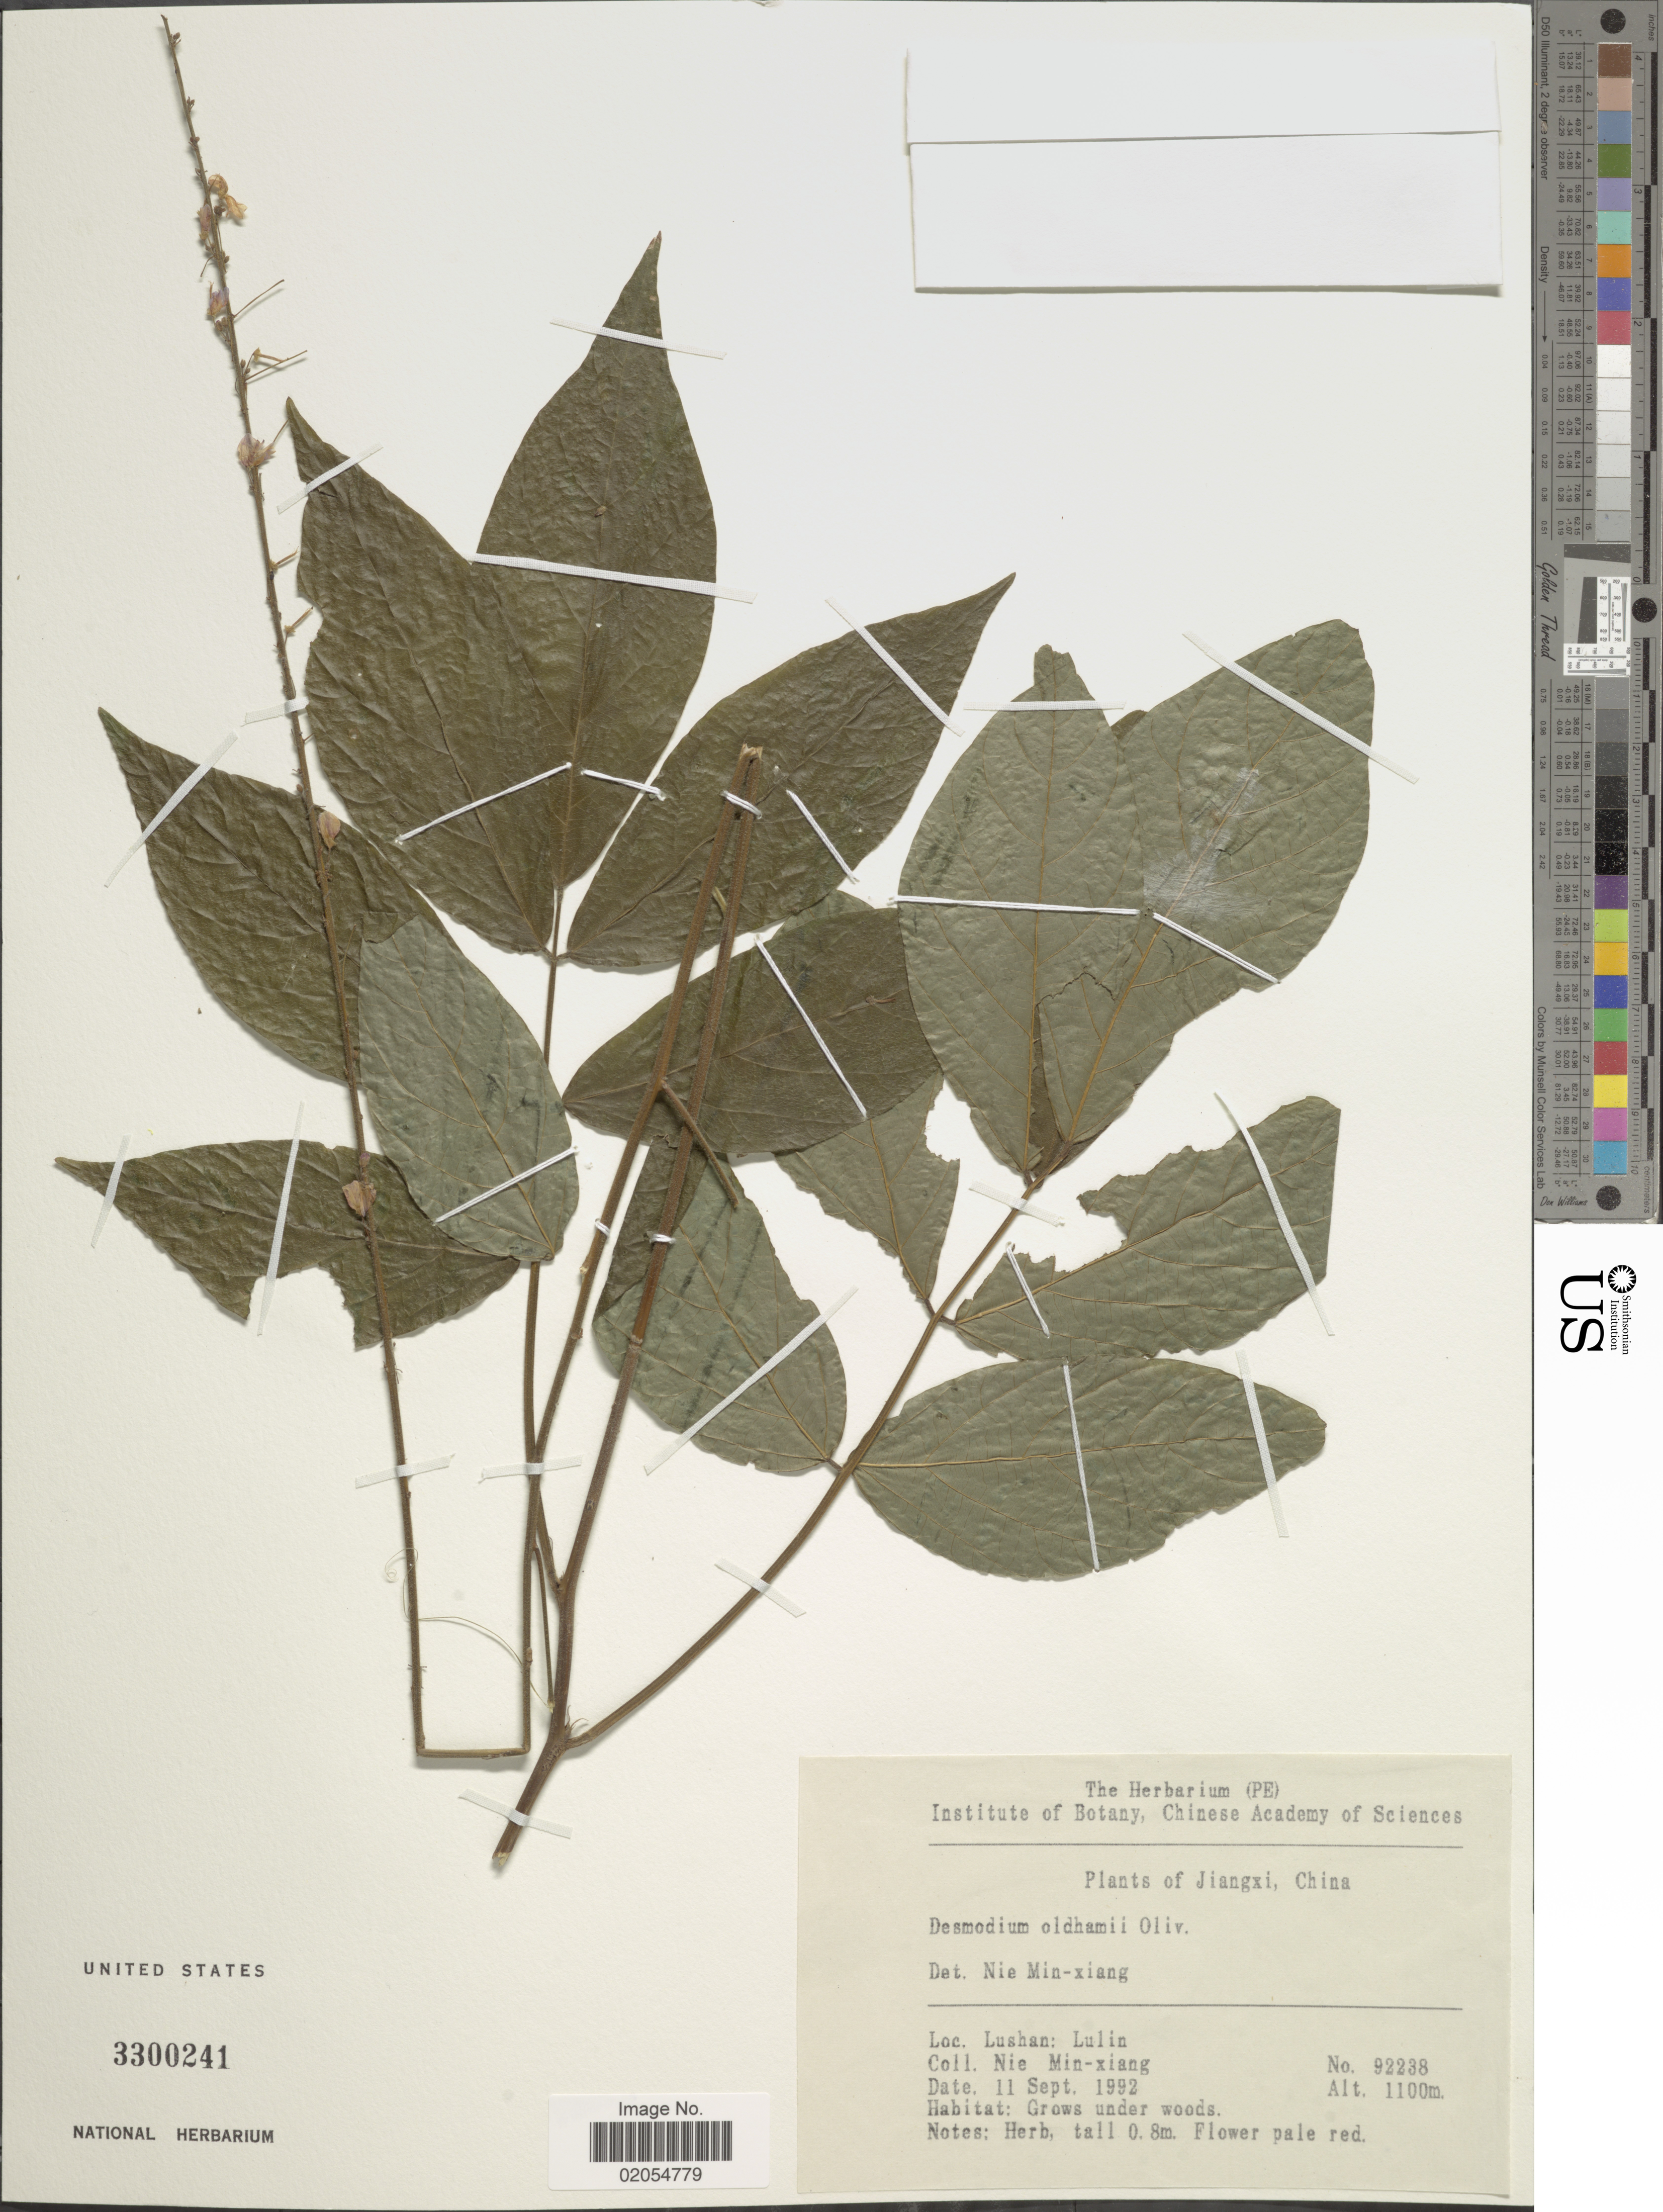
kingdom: Plantae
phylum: Tracheophyta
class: Magnoliopsida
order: Fabales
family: Fabaceae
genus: Hylodesmum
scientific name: Hylodesmum oldhamii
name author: (Oliv.) H. Ohashi & R.R. Mill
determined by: Strong, Mark T., (BOT), Smithsonian Institution - National Museum of Natural History (UNITED STATES)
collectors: M. Nie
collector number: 92238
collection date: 1992-09-11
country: China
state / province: Jiangxi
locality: Lushan: Lulin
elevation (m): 1100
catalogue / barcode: US 3300241